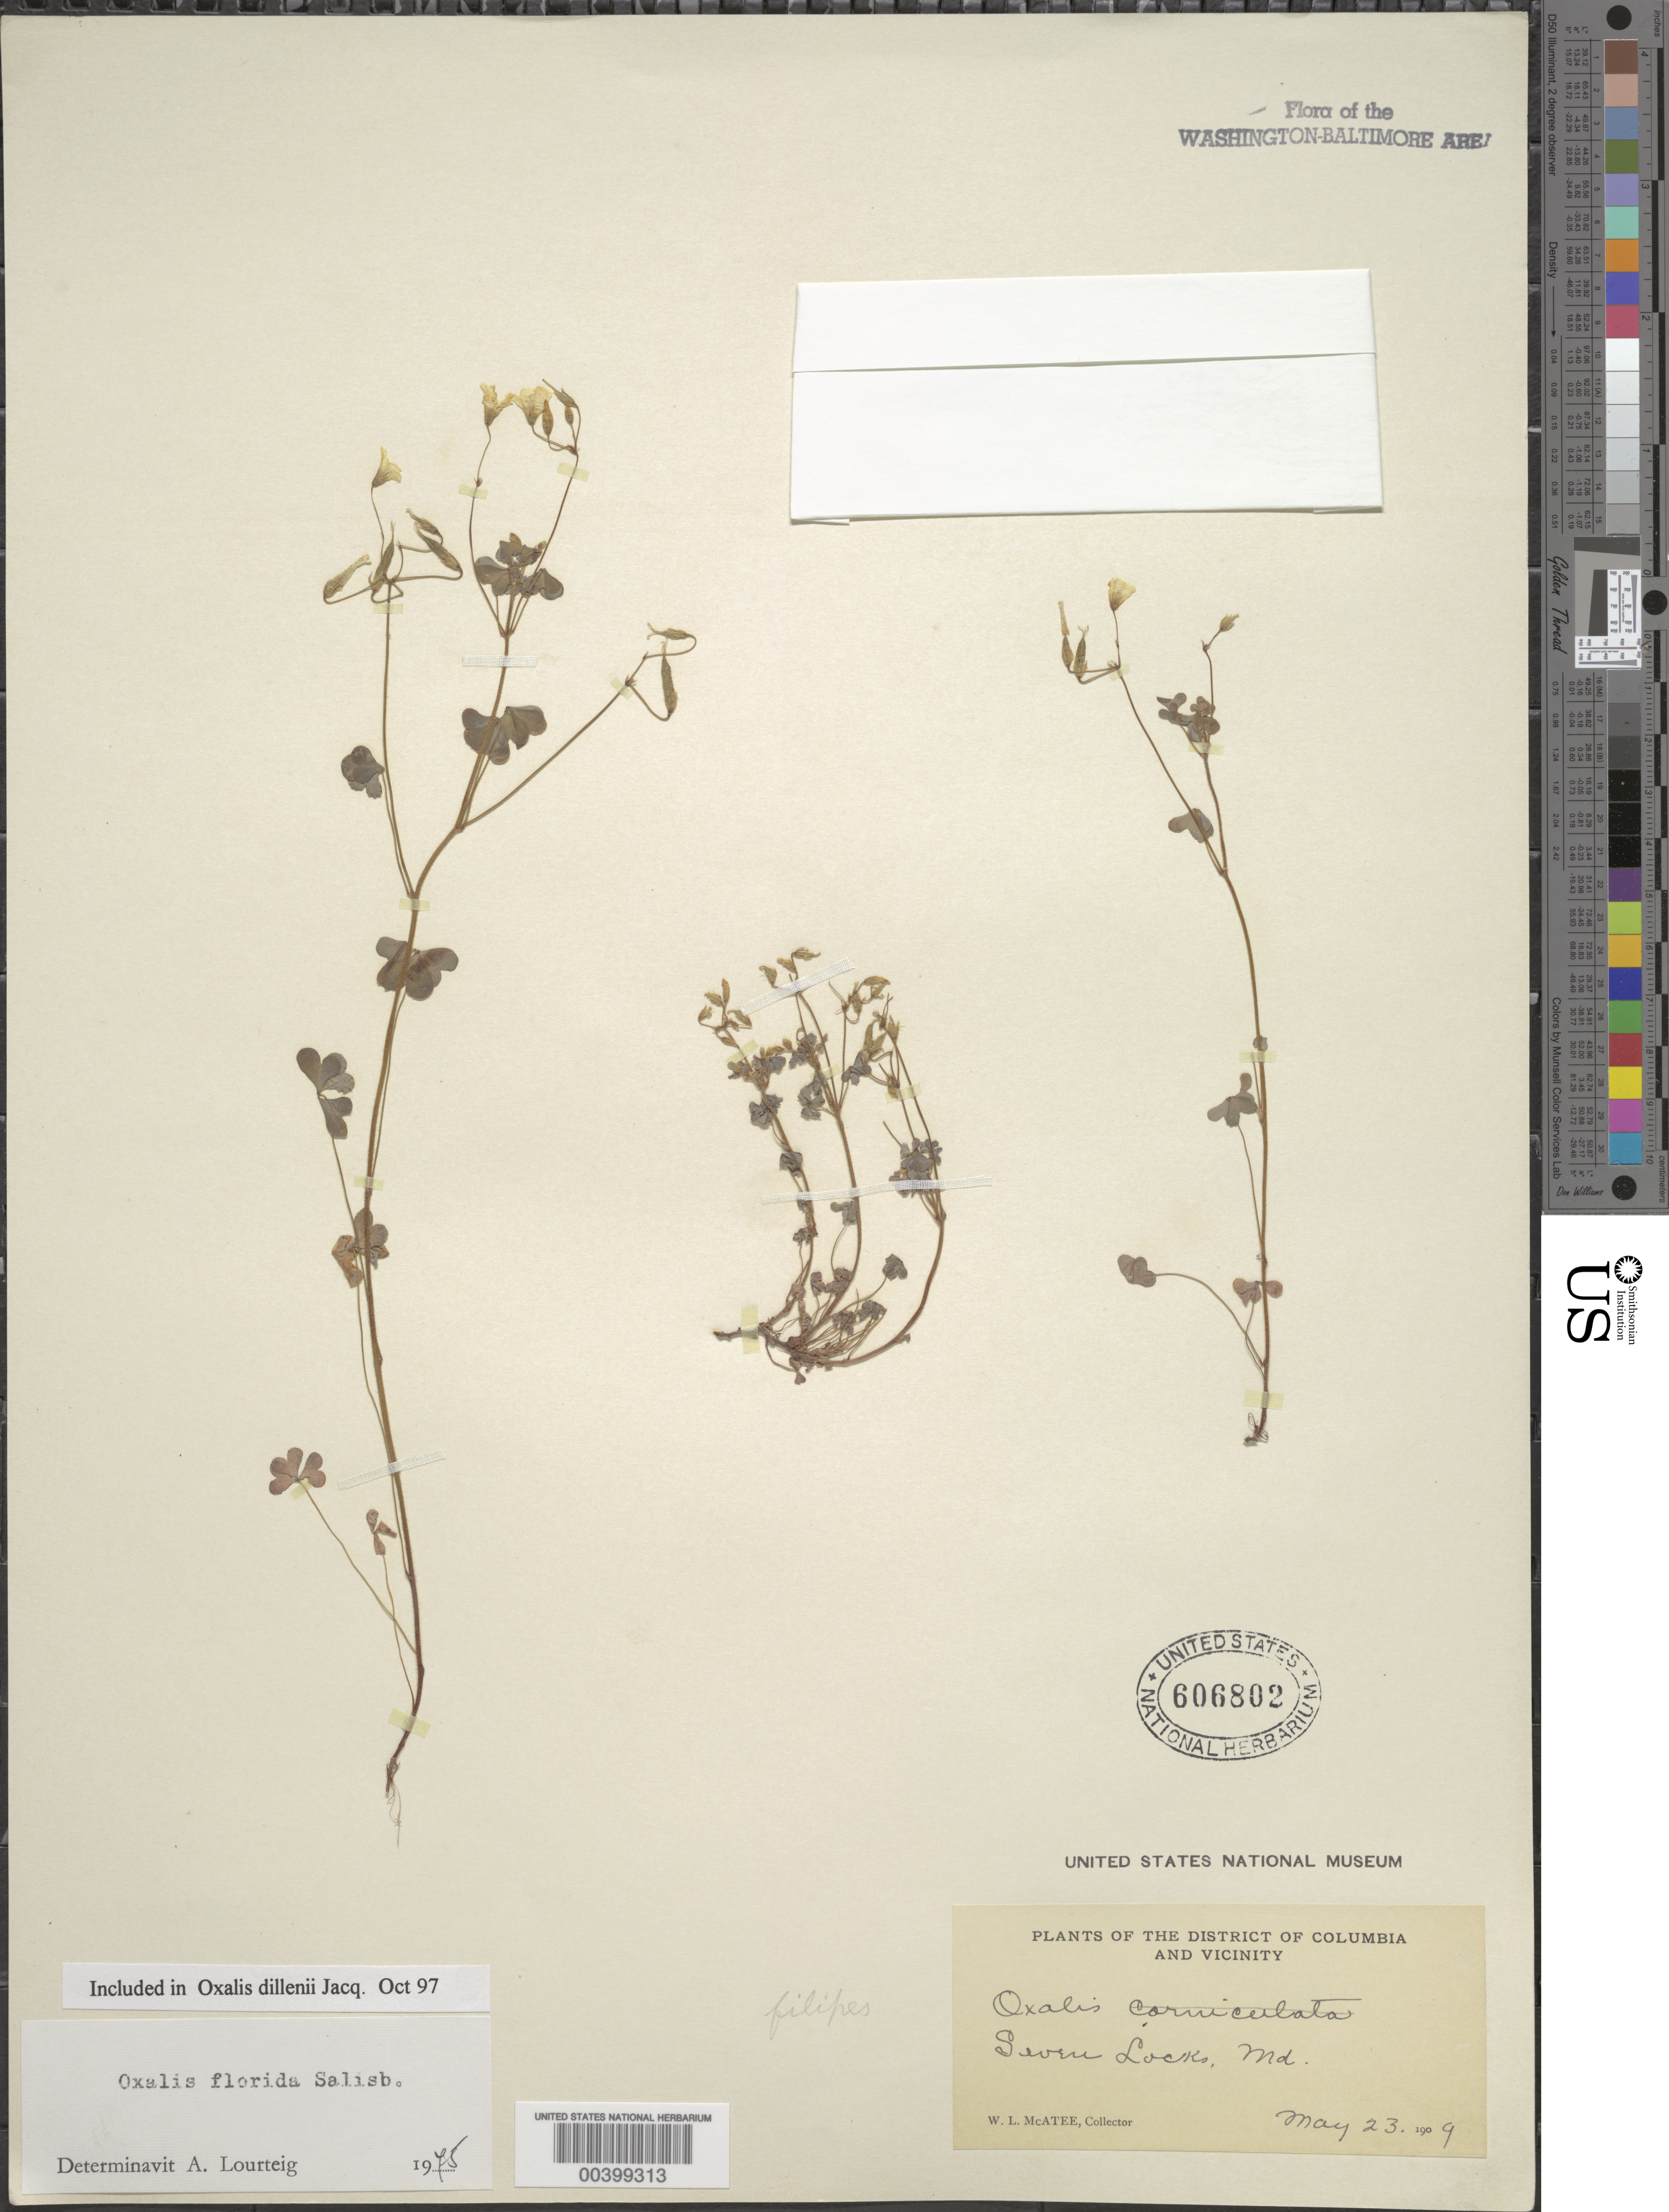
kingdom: Plantae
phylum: Tracheophyta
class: Magnoliopsida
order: Oxalidales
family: Oxalidaceae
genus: Oxalis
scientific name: Oxalis dillenii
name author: Jacq.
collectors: W. McAtee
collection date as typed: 23 May 1909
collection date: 1909-05-23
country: United States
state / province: Maryland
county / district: Montgomery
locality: Seven Locks C. & O. Canal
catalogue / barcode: US 606802